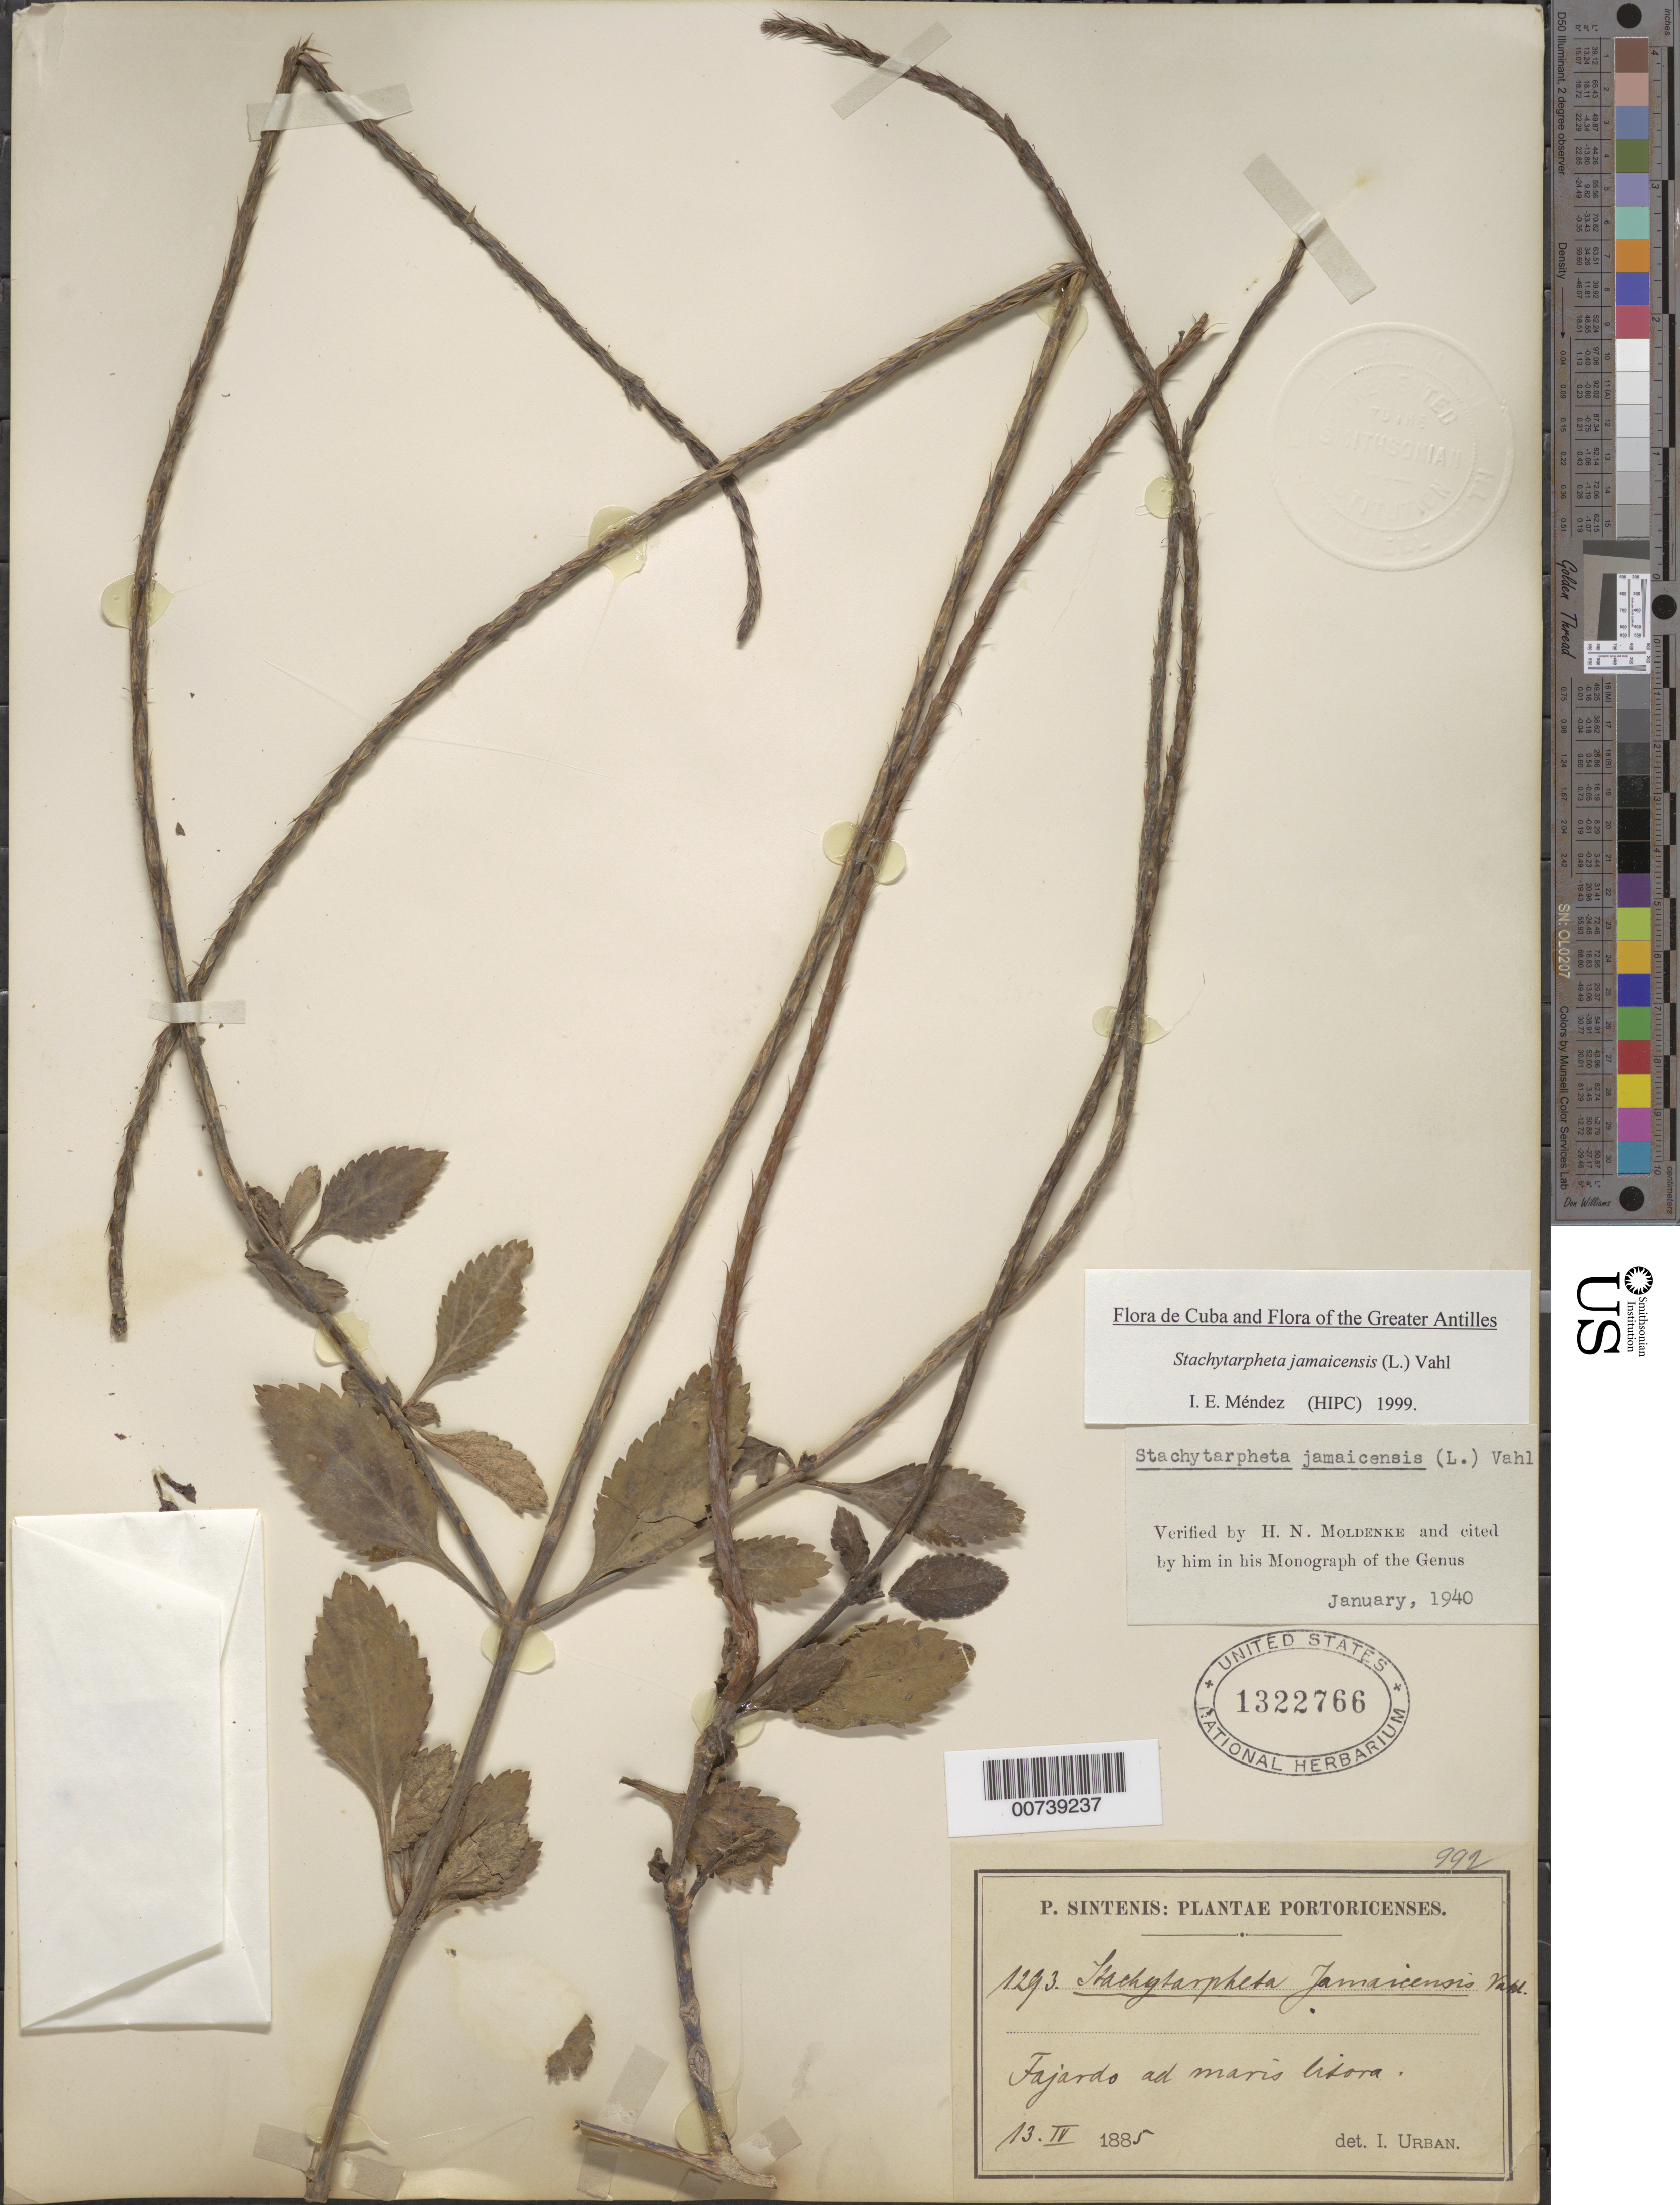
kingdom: Plantae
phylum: Tracheophyta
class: Magnoliopsida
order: Lamiales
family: Verbenaceae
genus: Stachytarpheta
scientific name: Stachytarpheta jamaicensis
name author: (L.) Vahl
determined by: Méndez, Isidro E., (HIPC)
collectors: P. Sintenis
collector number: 1293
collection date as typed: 13 Apr 1885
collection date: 1885-04-13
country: Puerto Rico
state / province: Fajardo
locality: Fajardo, ad maris litora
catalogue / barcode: US 1322766